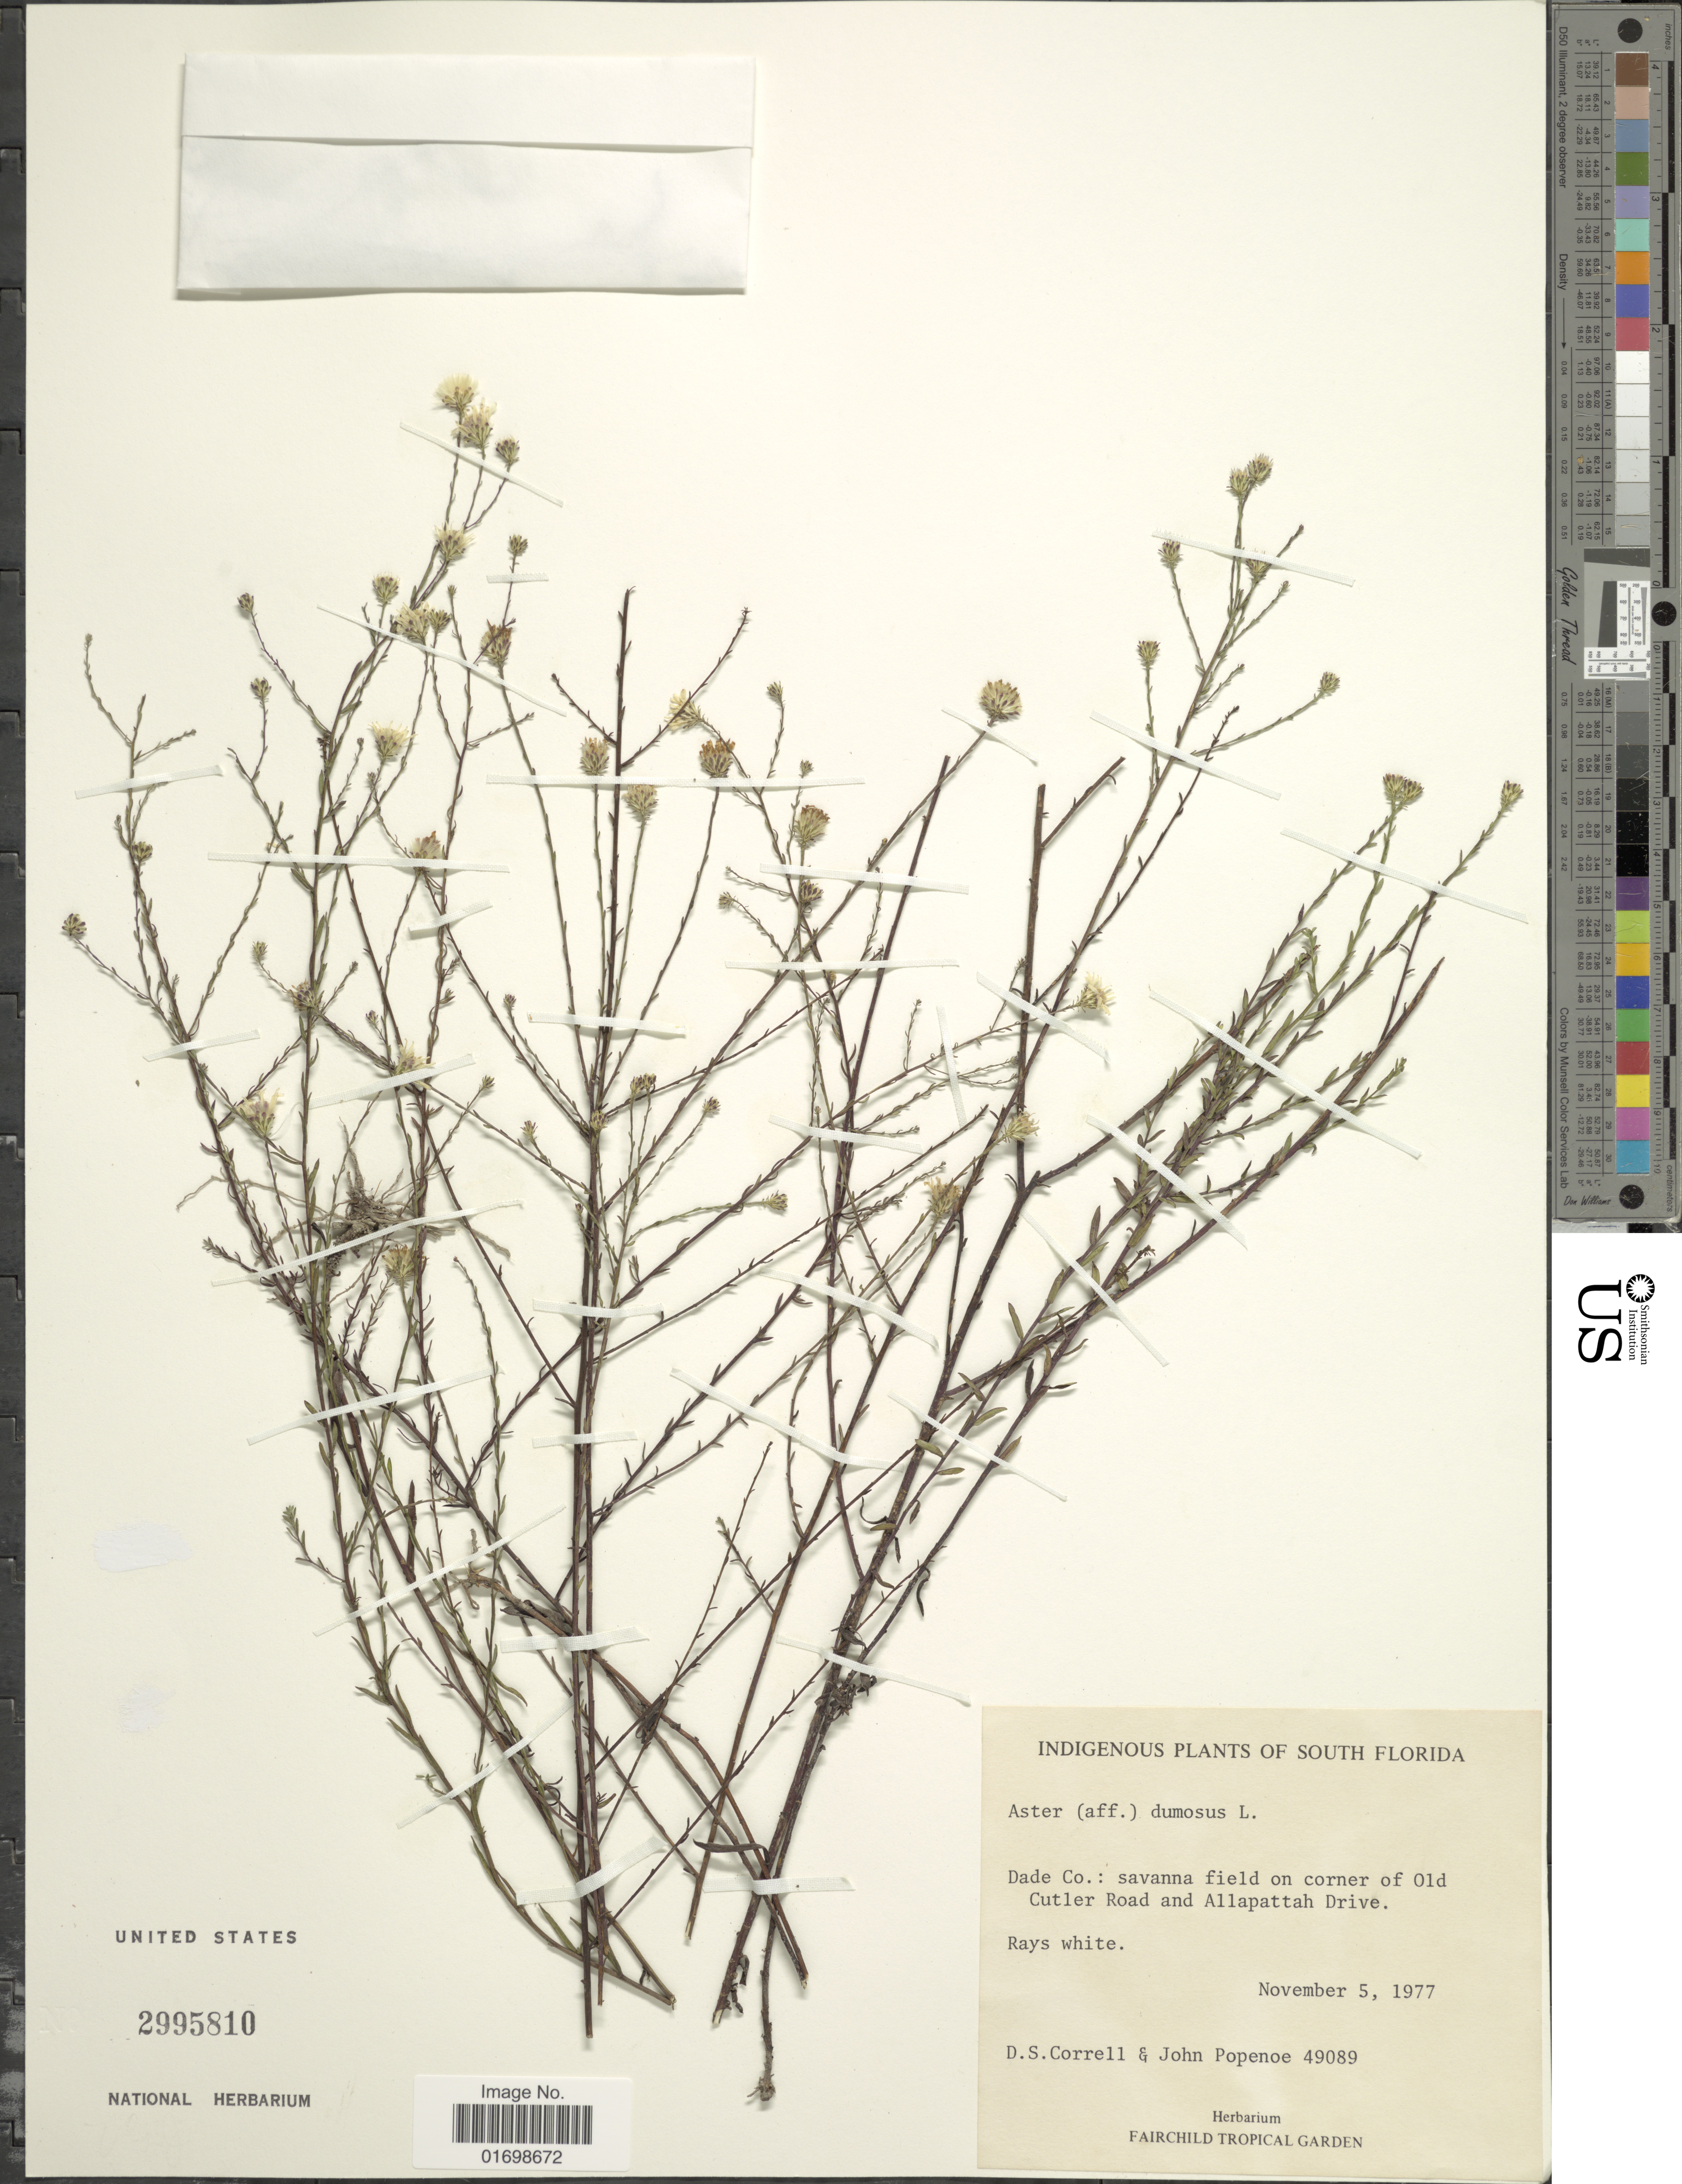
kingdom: Plantae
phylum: Tracheophyta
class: Magnoliopsida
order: Asterales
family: Asteraceae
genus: Symphyotrichum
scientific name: Symphyotrichum dumosum var. coridifolium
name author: (Michx.) Semple et al.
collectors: D. S. Correll & J. Popenoe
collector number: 49089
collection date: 1977-11-05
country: United States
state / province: Florida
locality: South Florida. Dade Co.: savanna field on corner of Old Cutler Road and Allapattah Drive.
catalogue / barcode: US 2995810